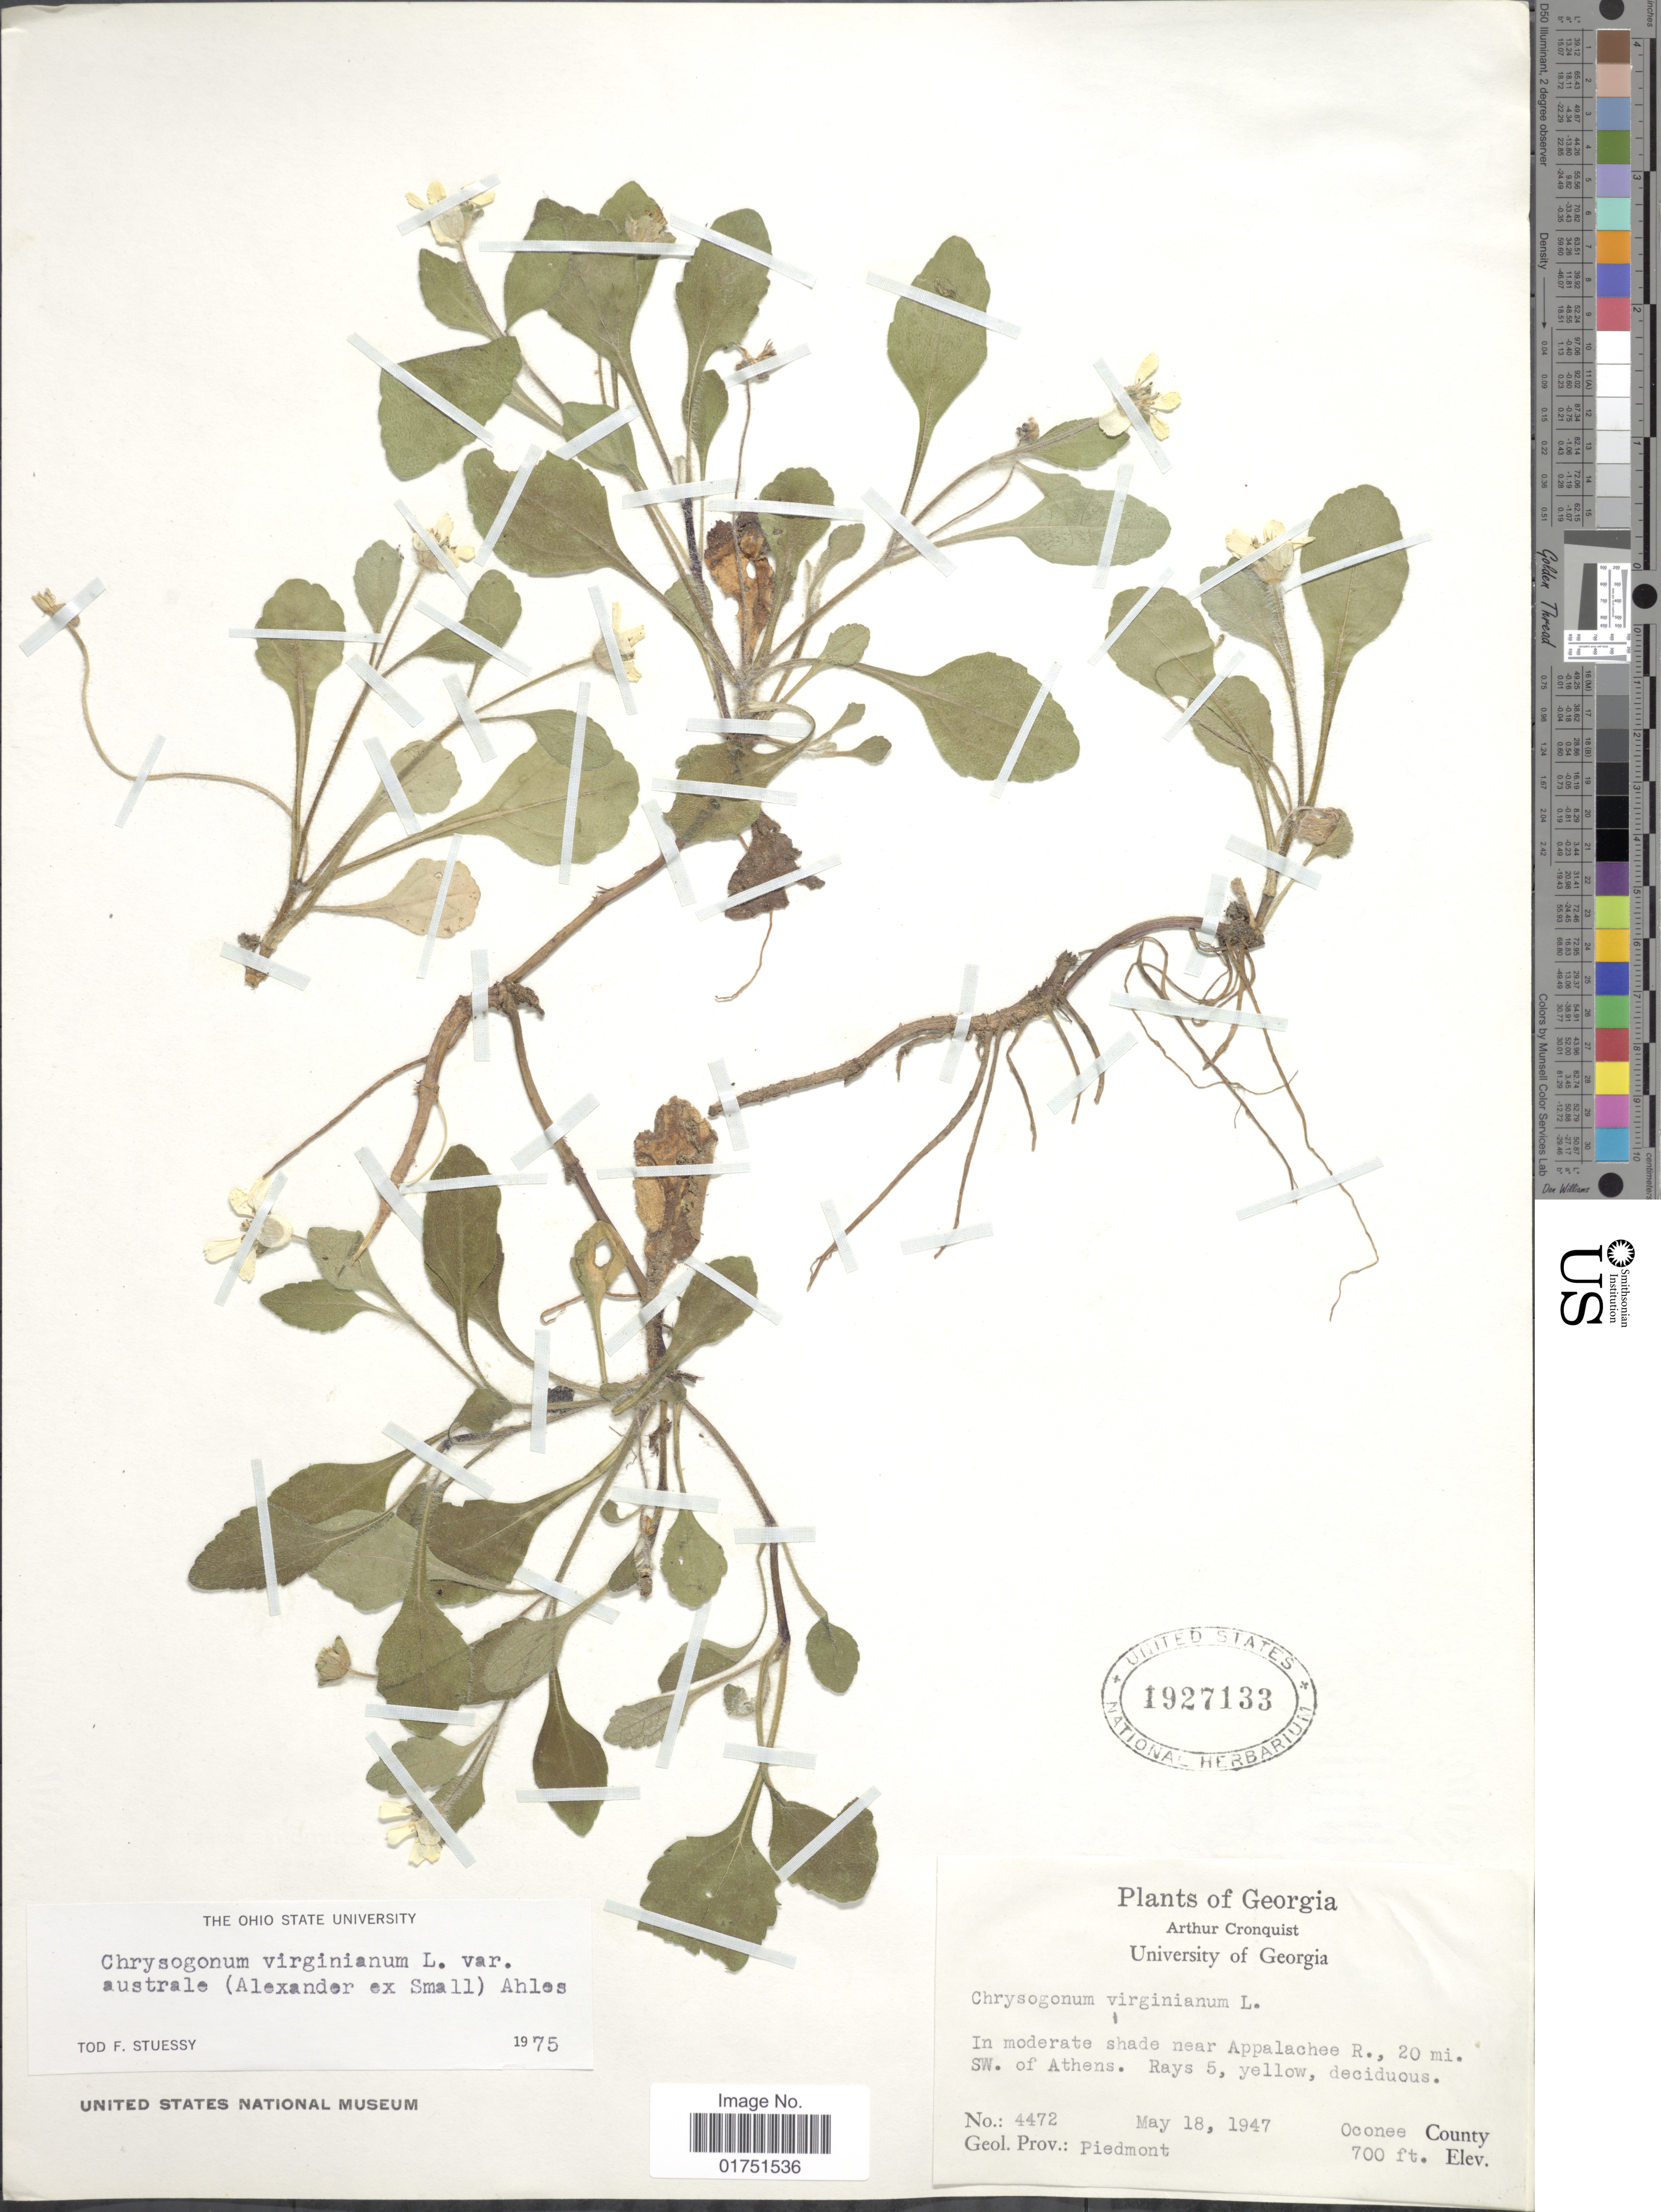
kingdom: Plantae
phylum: Tracheophyta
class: Magnoliopsida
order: Asterales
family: Asteraceae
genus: Chrysogonum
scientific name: Chrysogonum virginianum var. australe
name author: (Alexander ex Small) Ahles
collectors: A. J. Cronquist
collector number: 4472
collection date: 1947-05-18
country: United States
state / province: Georgia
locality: In moderate shade near Appalachee R., 20 mi. SW. of Athens. Oconee County. Geol. Prov.: Piedmont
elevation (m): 213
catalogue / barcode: US 1927133